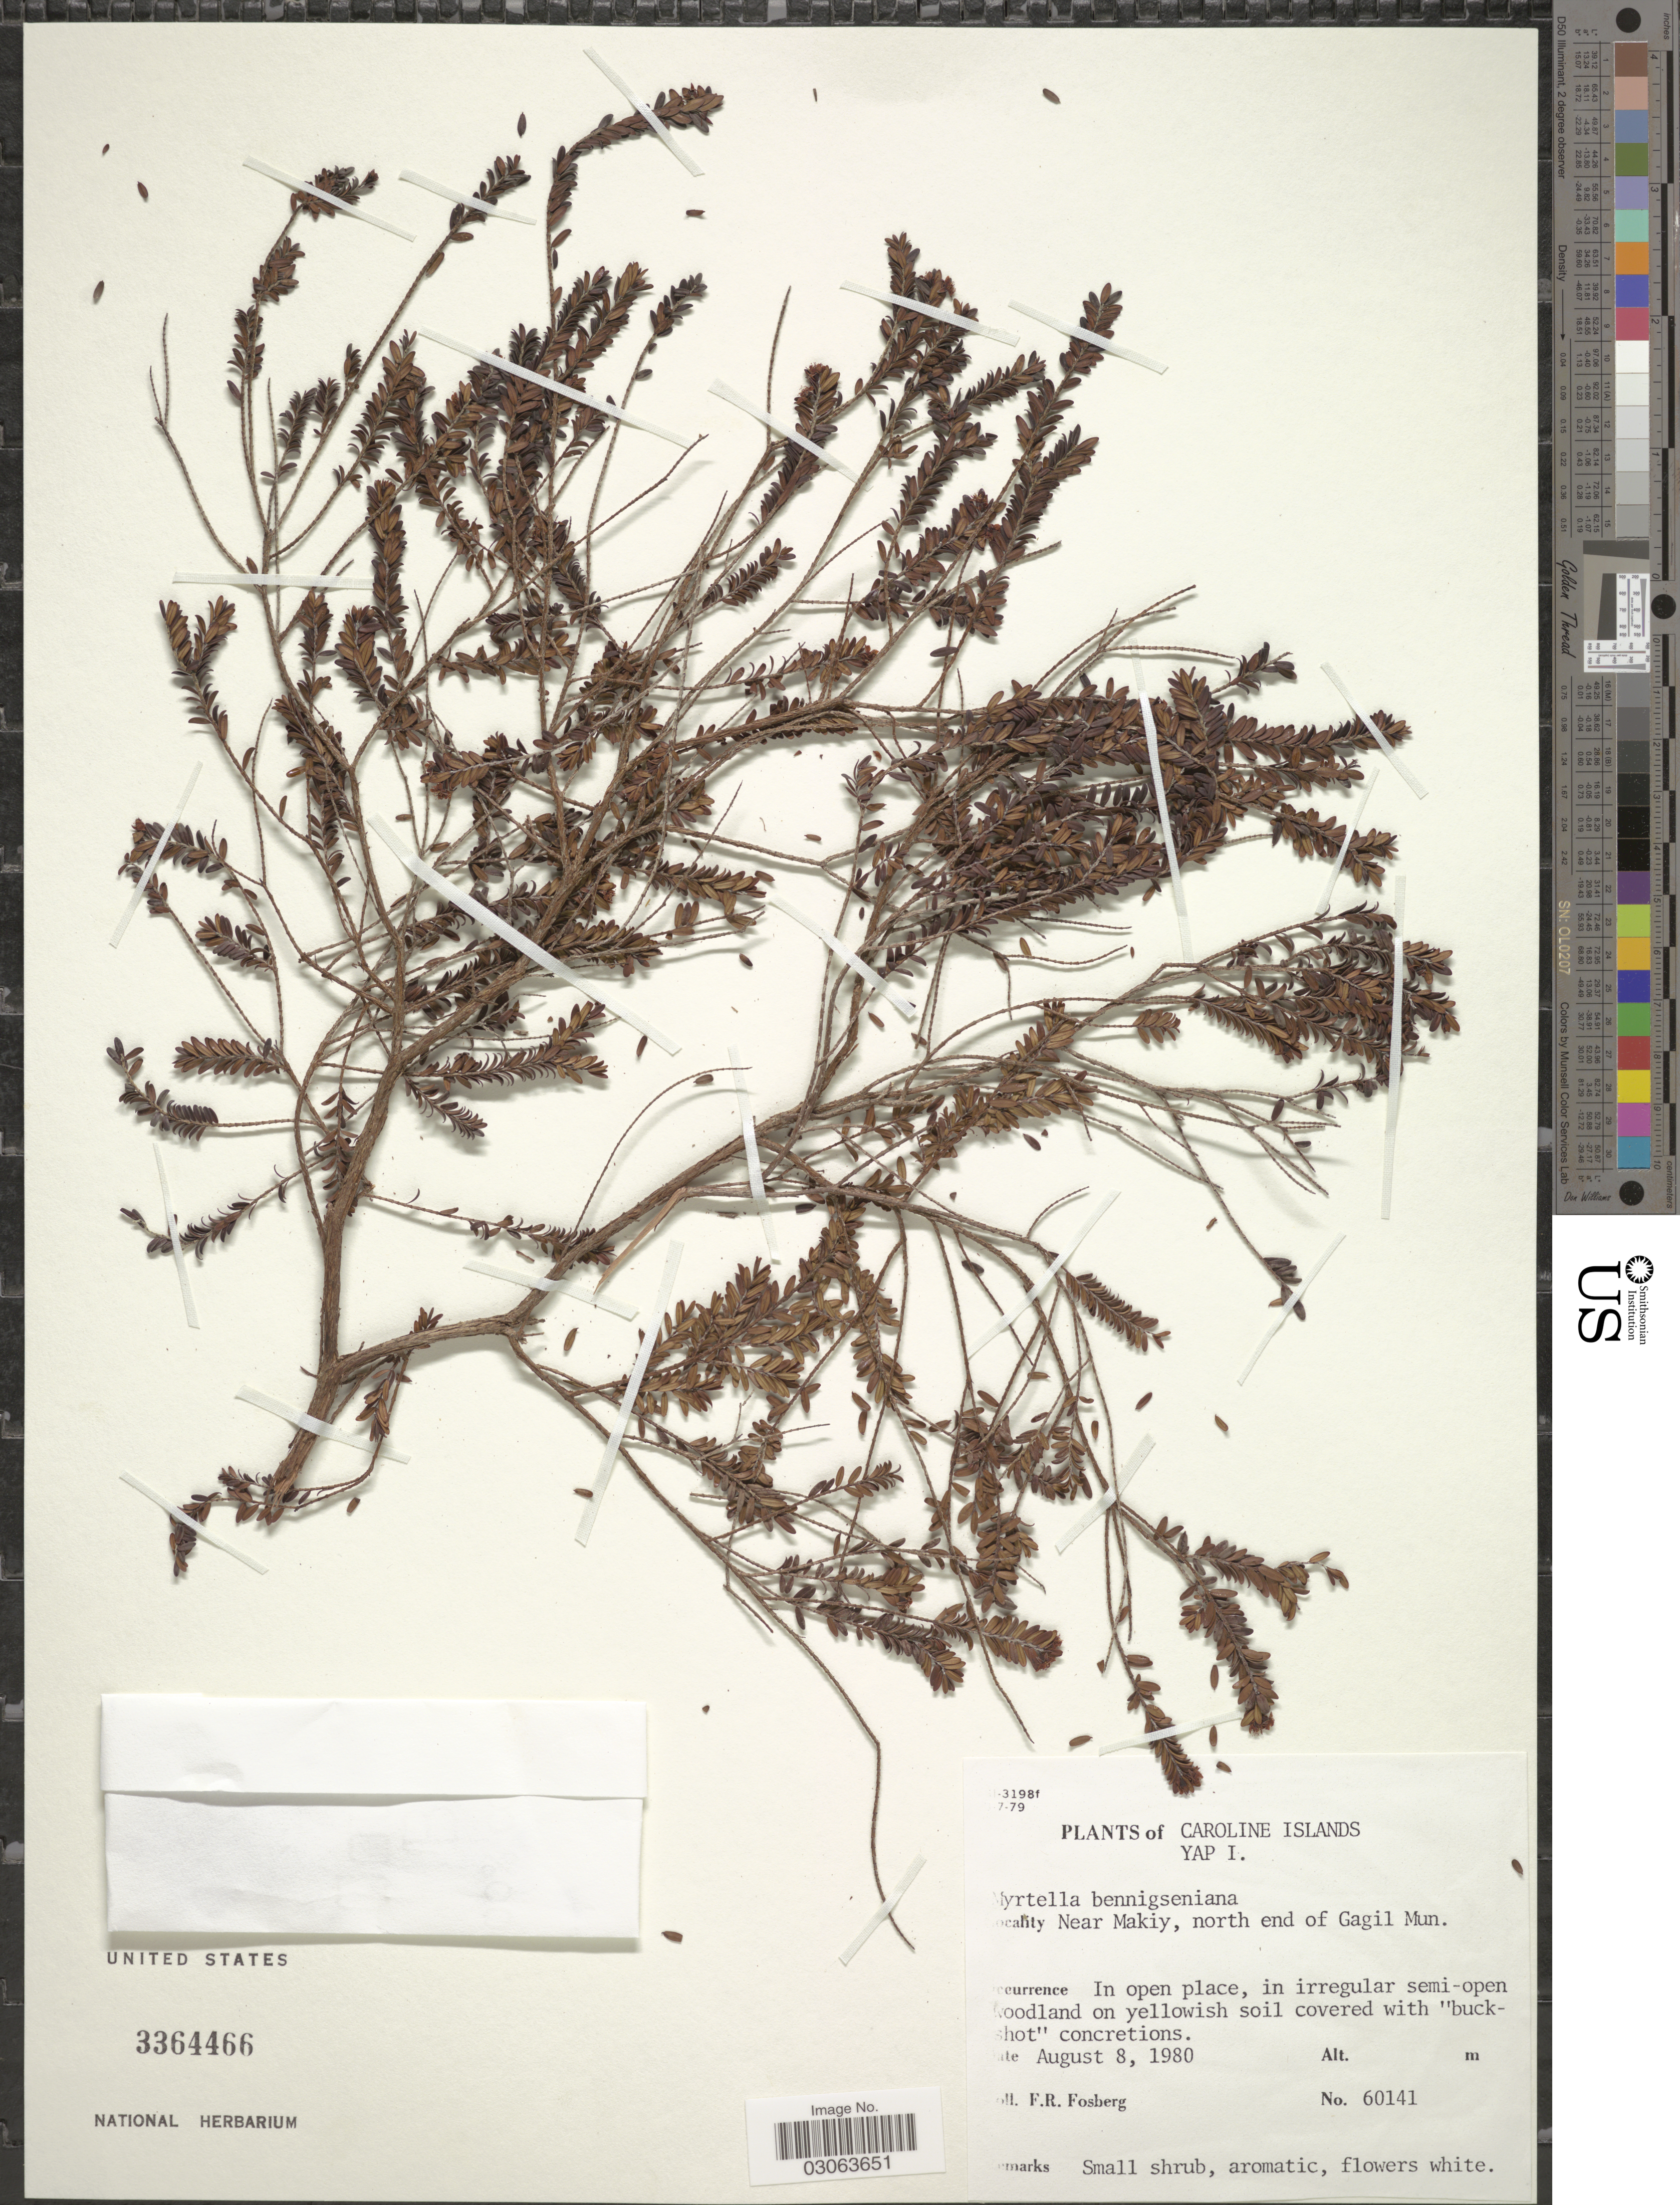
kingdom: Plantae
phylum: Tracheophyta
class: Magnoliopsida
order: Myrtales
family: Myrtaceae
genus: Myrtella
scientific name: Myrtella bennigseniana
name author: (Volkens) Diels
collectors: F. R. Fosberg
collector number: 60141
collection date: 1980-08-08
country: Micronesia, Federated States of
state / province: Yap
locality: Caroline Islands, Yap I., Near Makiy, north end of Gagil Mun.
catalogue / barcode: US 3364466